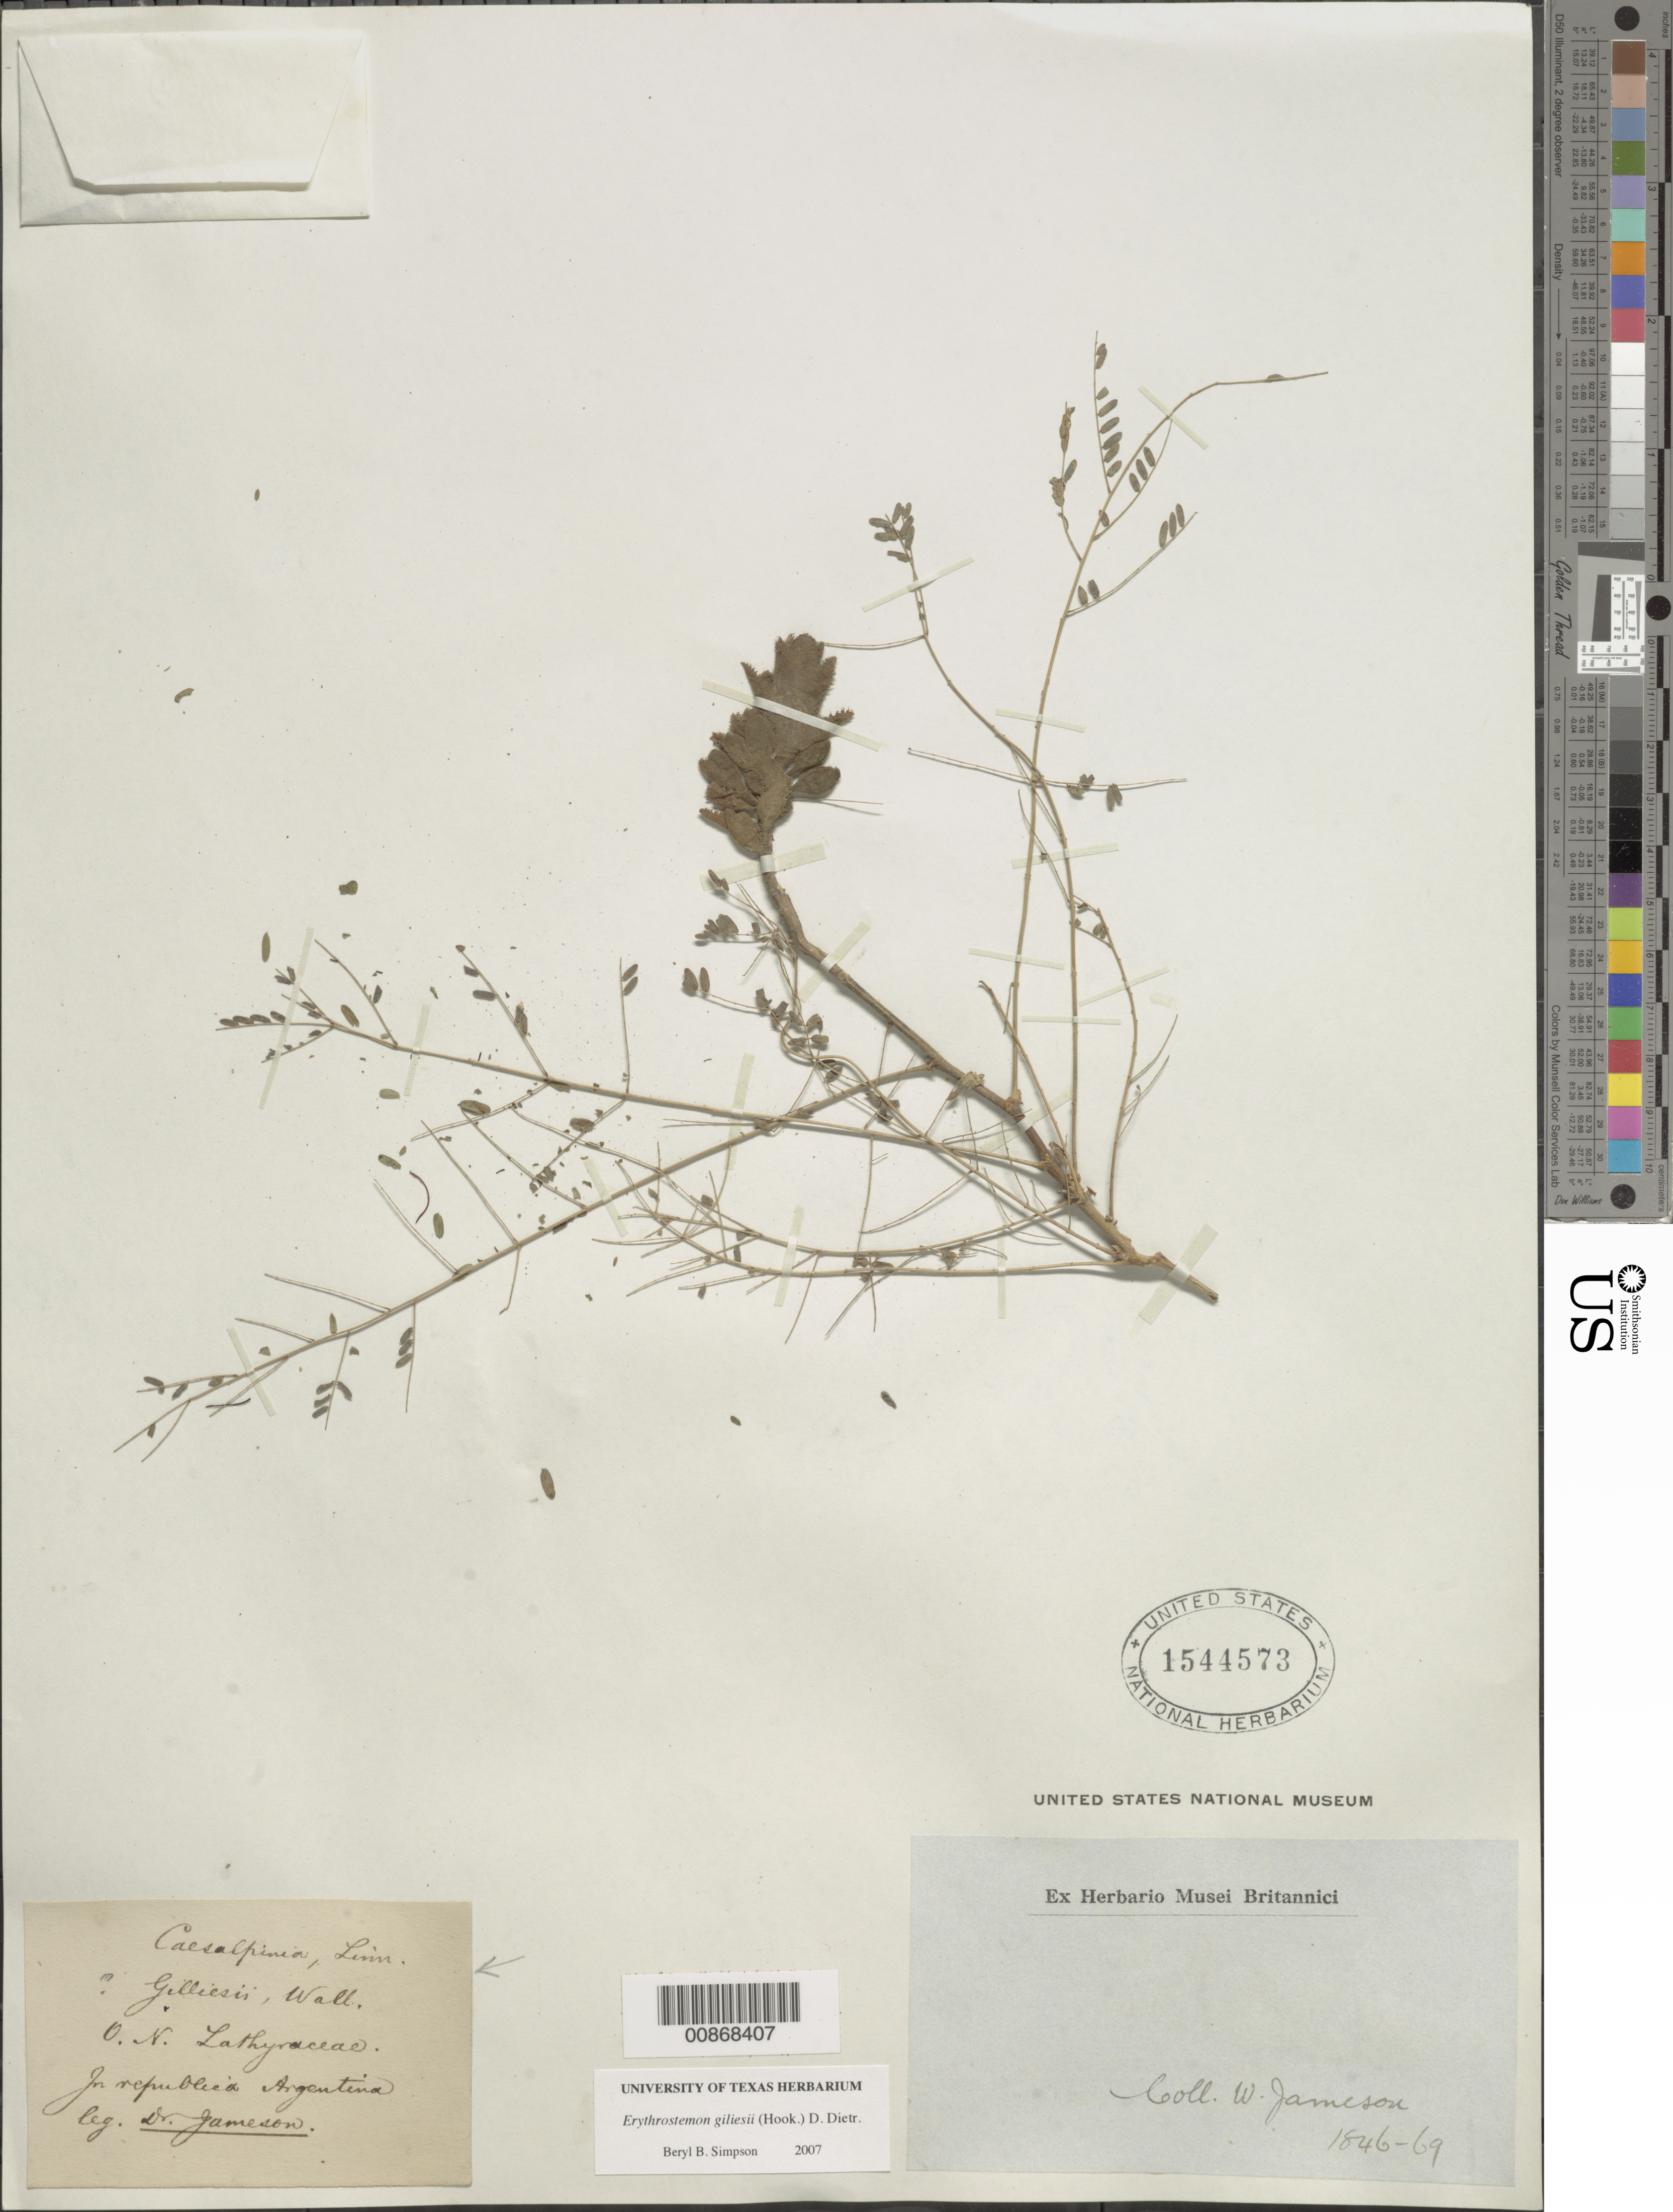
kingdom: Plantae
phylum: Tracheophyta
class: Magnoliopsida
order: Fabales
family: Fabaceae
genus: Erythrostemon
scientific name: Erythrostemon gilliesii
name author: (Hook.) Klotzsch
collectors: W. Jameson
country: Argentina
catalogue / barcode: US 1544573